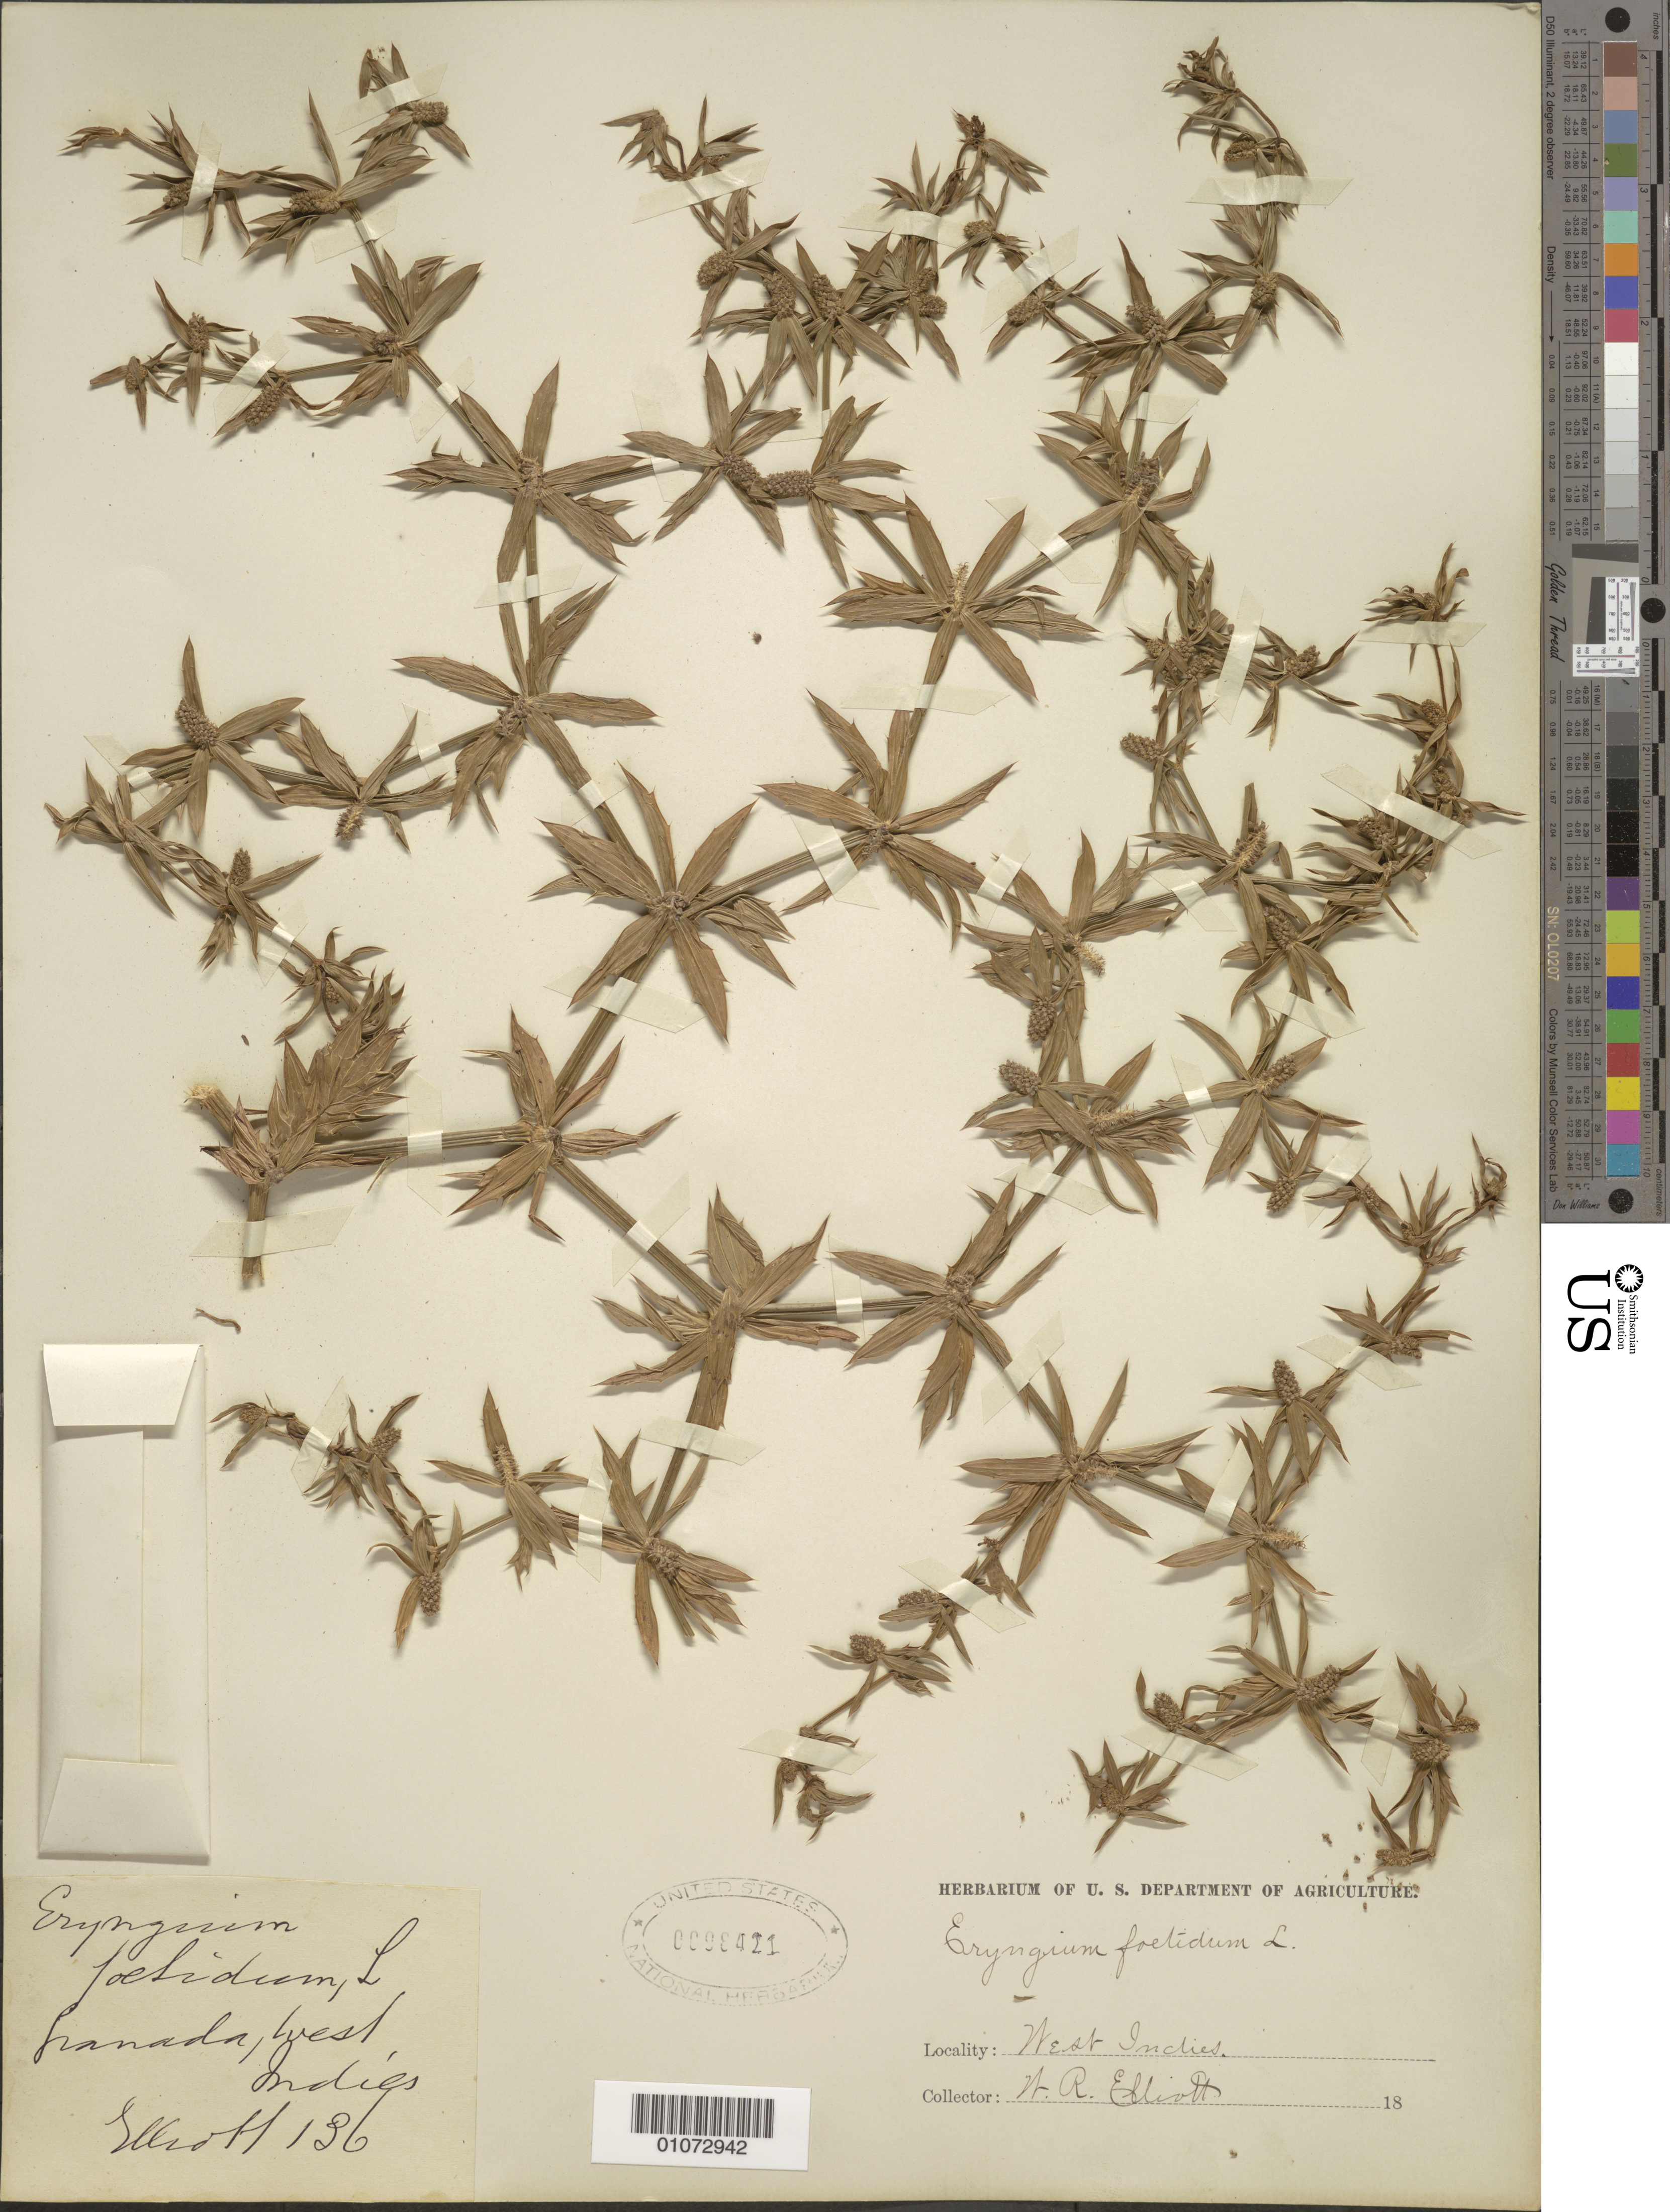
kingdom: Plantae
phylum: Tracheophyta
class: Magnoliopsida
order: Apiales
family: Apiaceae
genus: Eryngium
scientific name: Eryngium foetidum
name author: L.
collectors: W. Elliott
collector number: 136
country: Grenada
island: Grenada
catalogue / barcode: US 98421